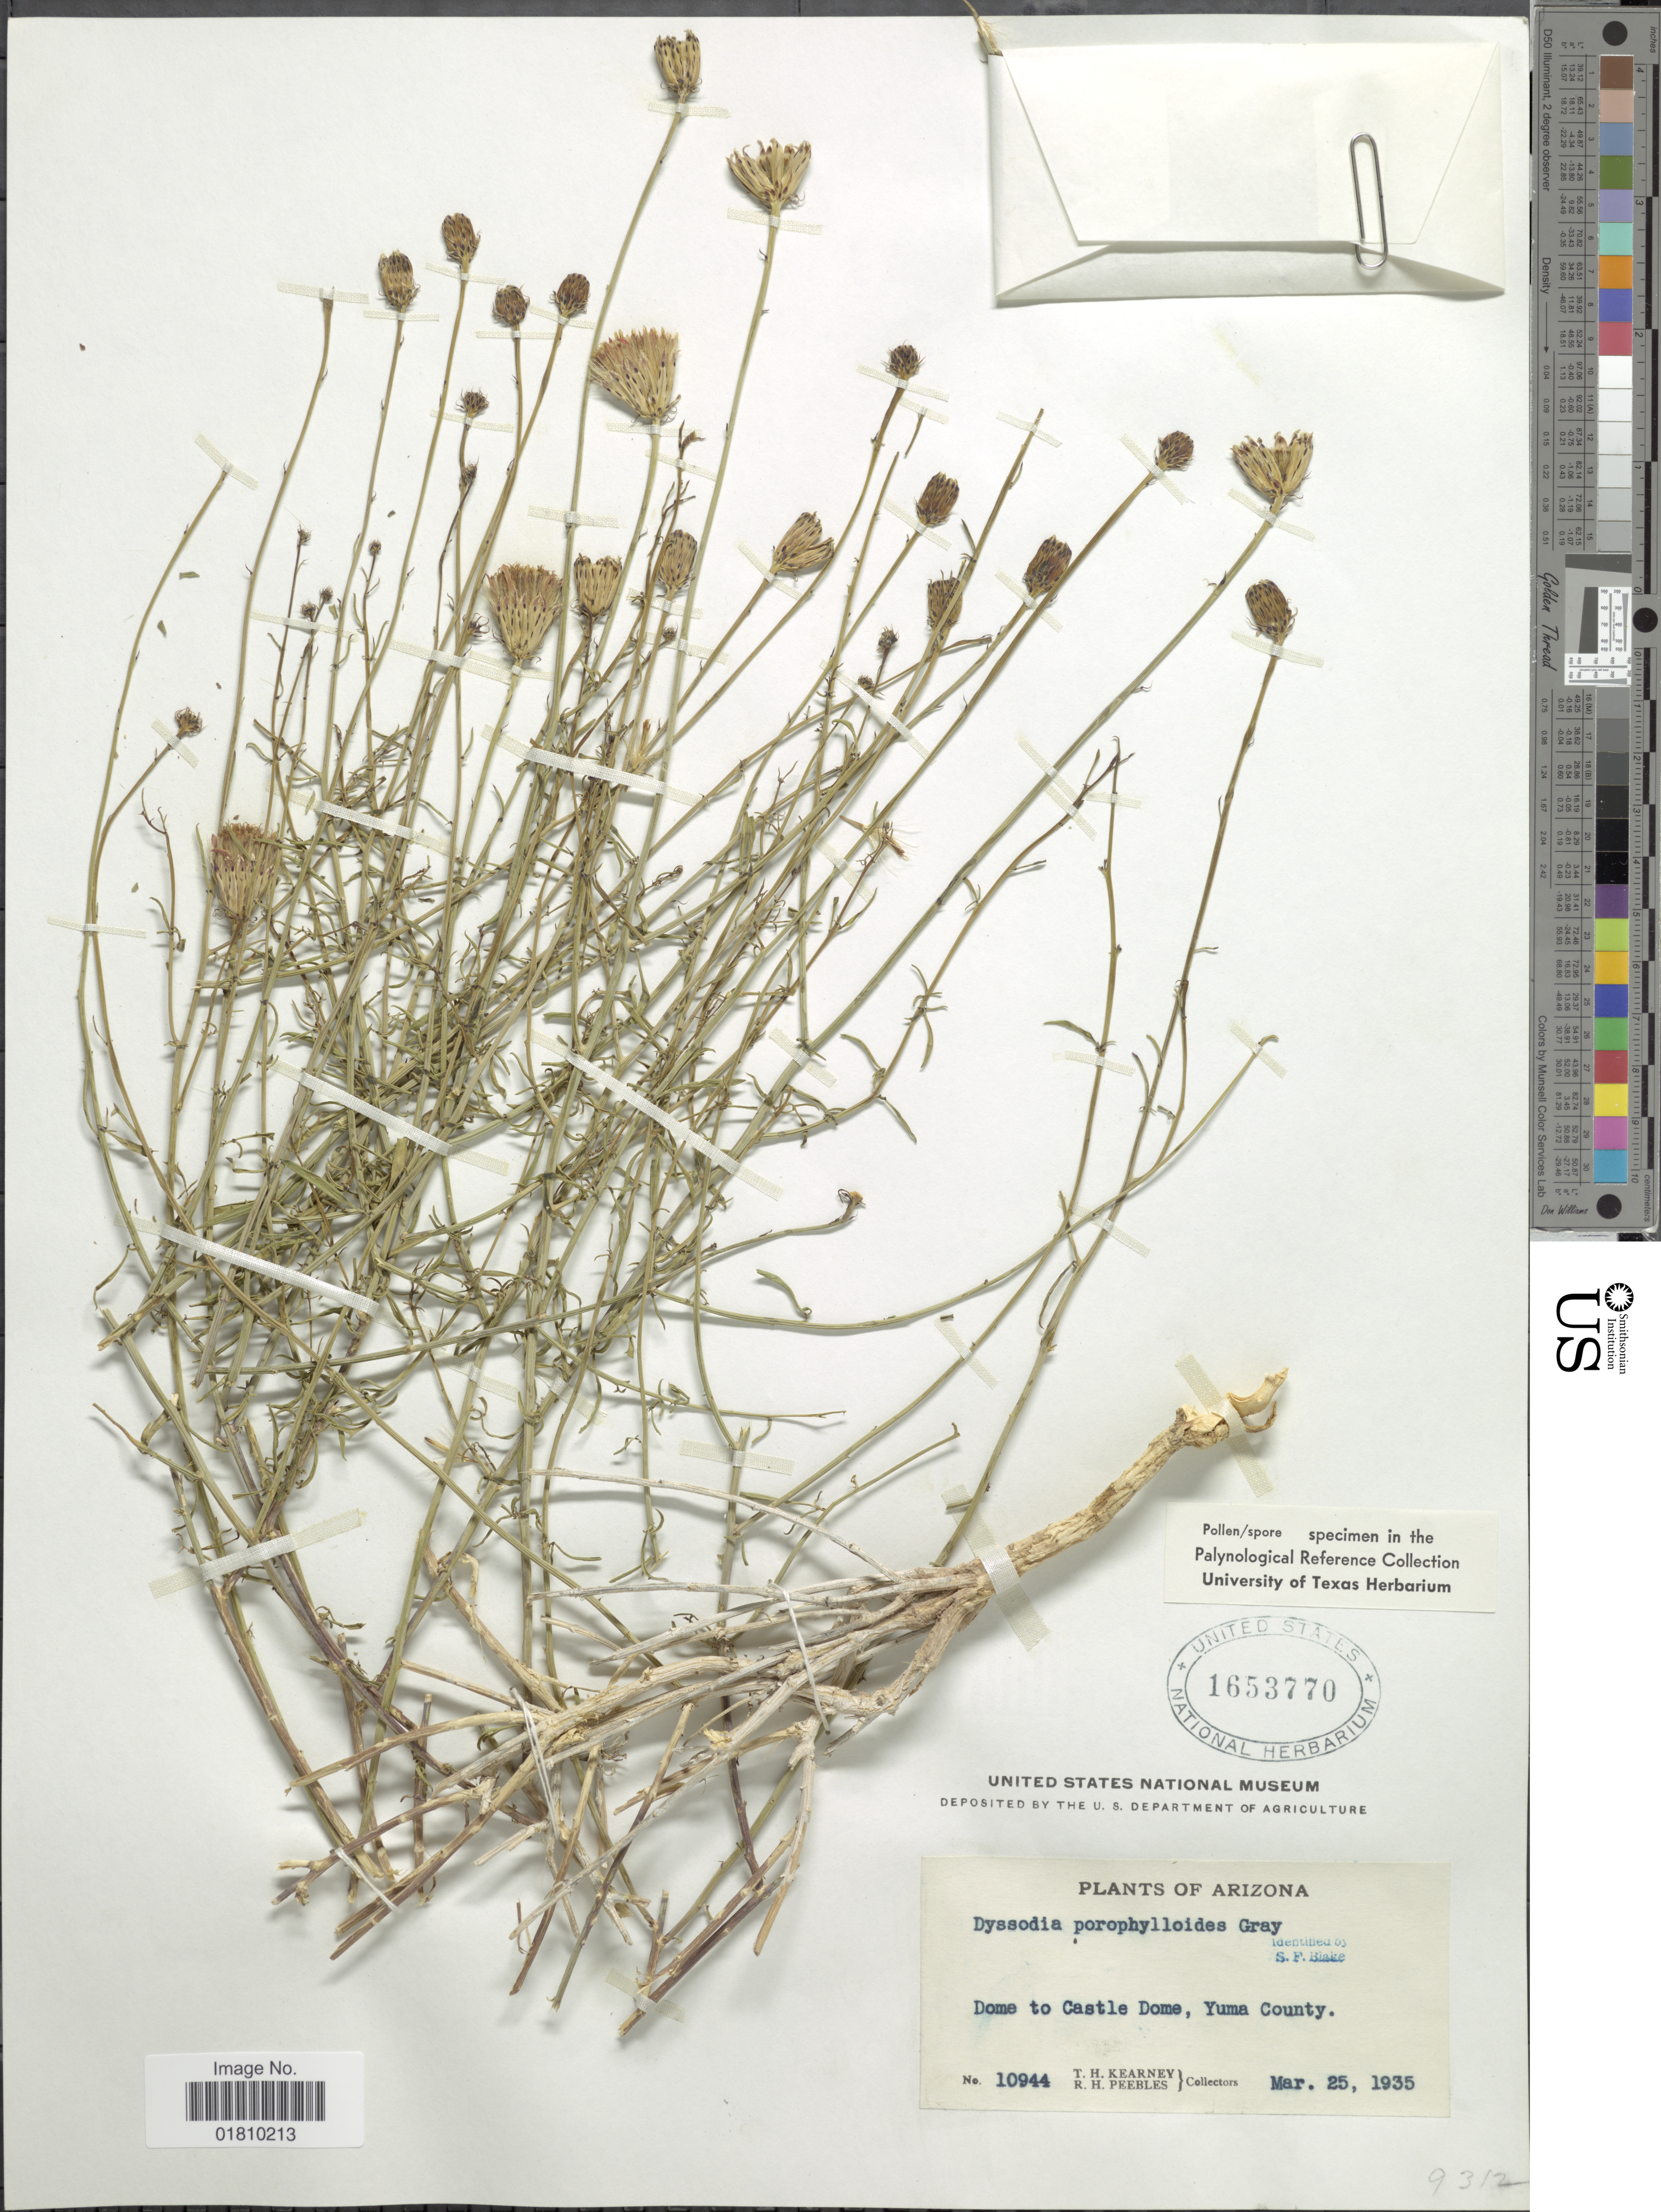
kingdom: Plantae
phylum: Tracheophyta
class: Magnoliopsida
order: Asterales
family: Asteraceae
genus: Adenophyllum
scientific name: Adenophyllum porophylloides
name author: (A. Gray) Strother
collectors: T. H. Kearney & R. H. Peebles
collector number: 10944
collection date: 1935-03-25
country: United States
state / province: Arizona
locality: Dome to Castle Dome, Yuma County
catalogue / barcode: US 1653770